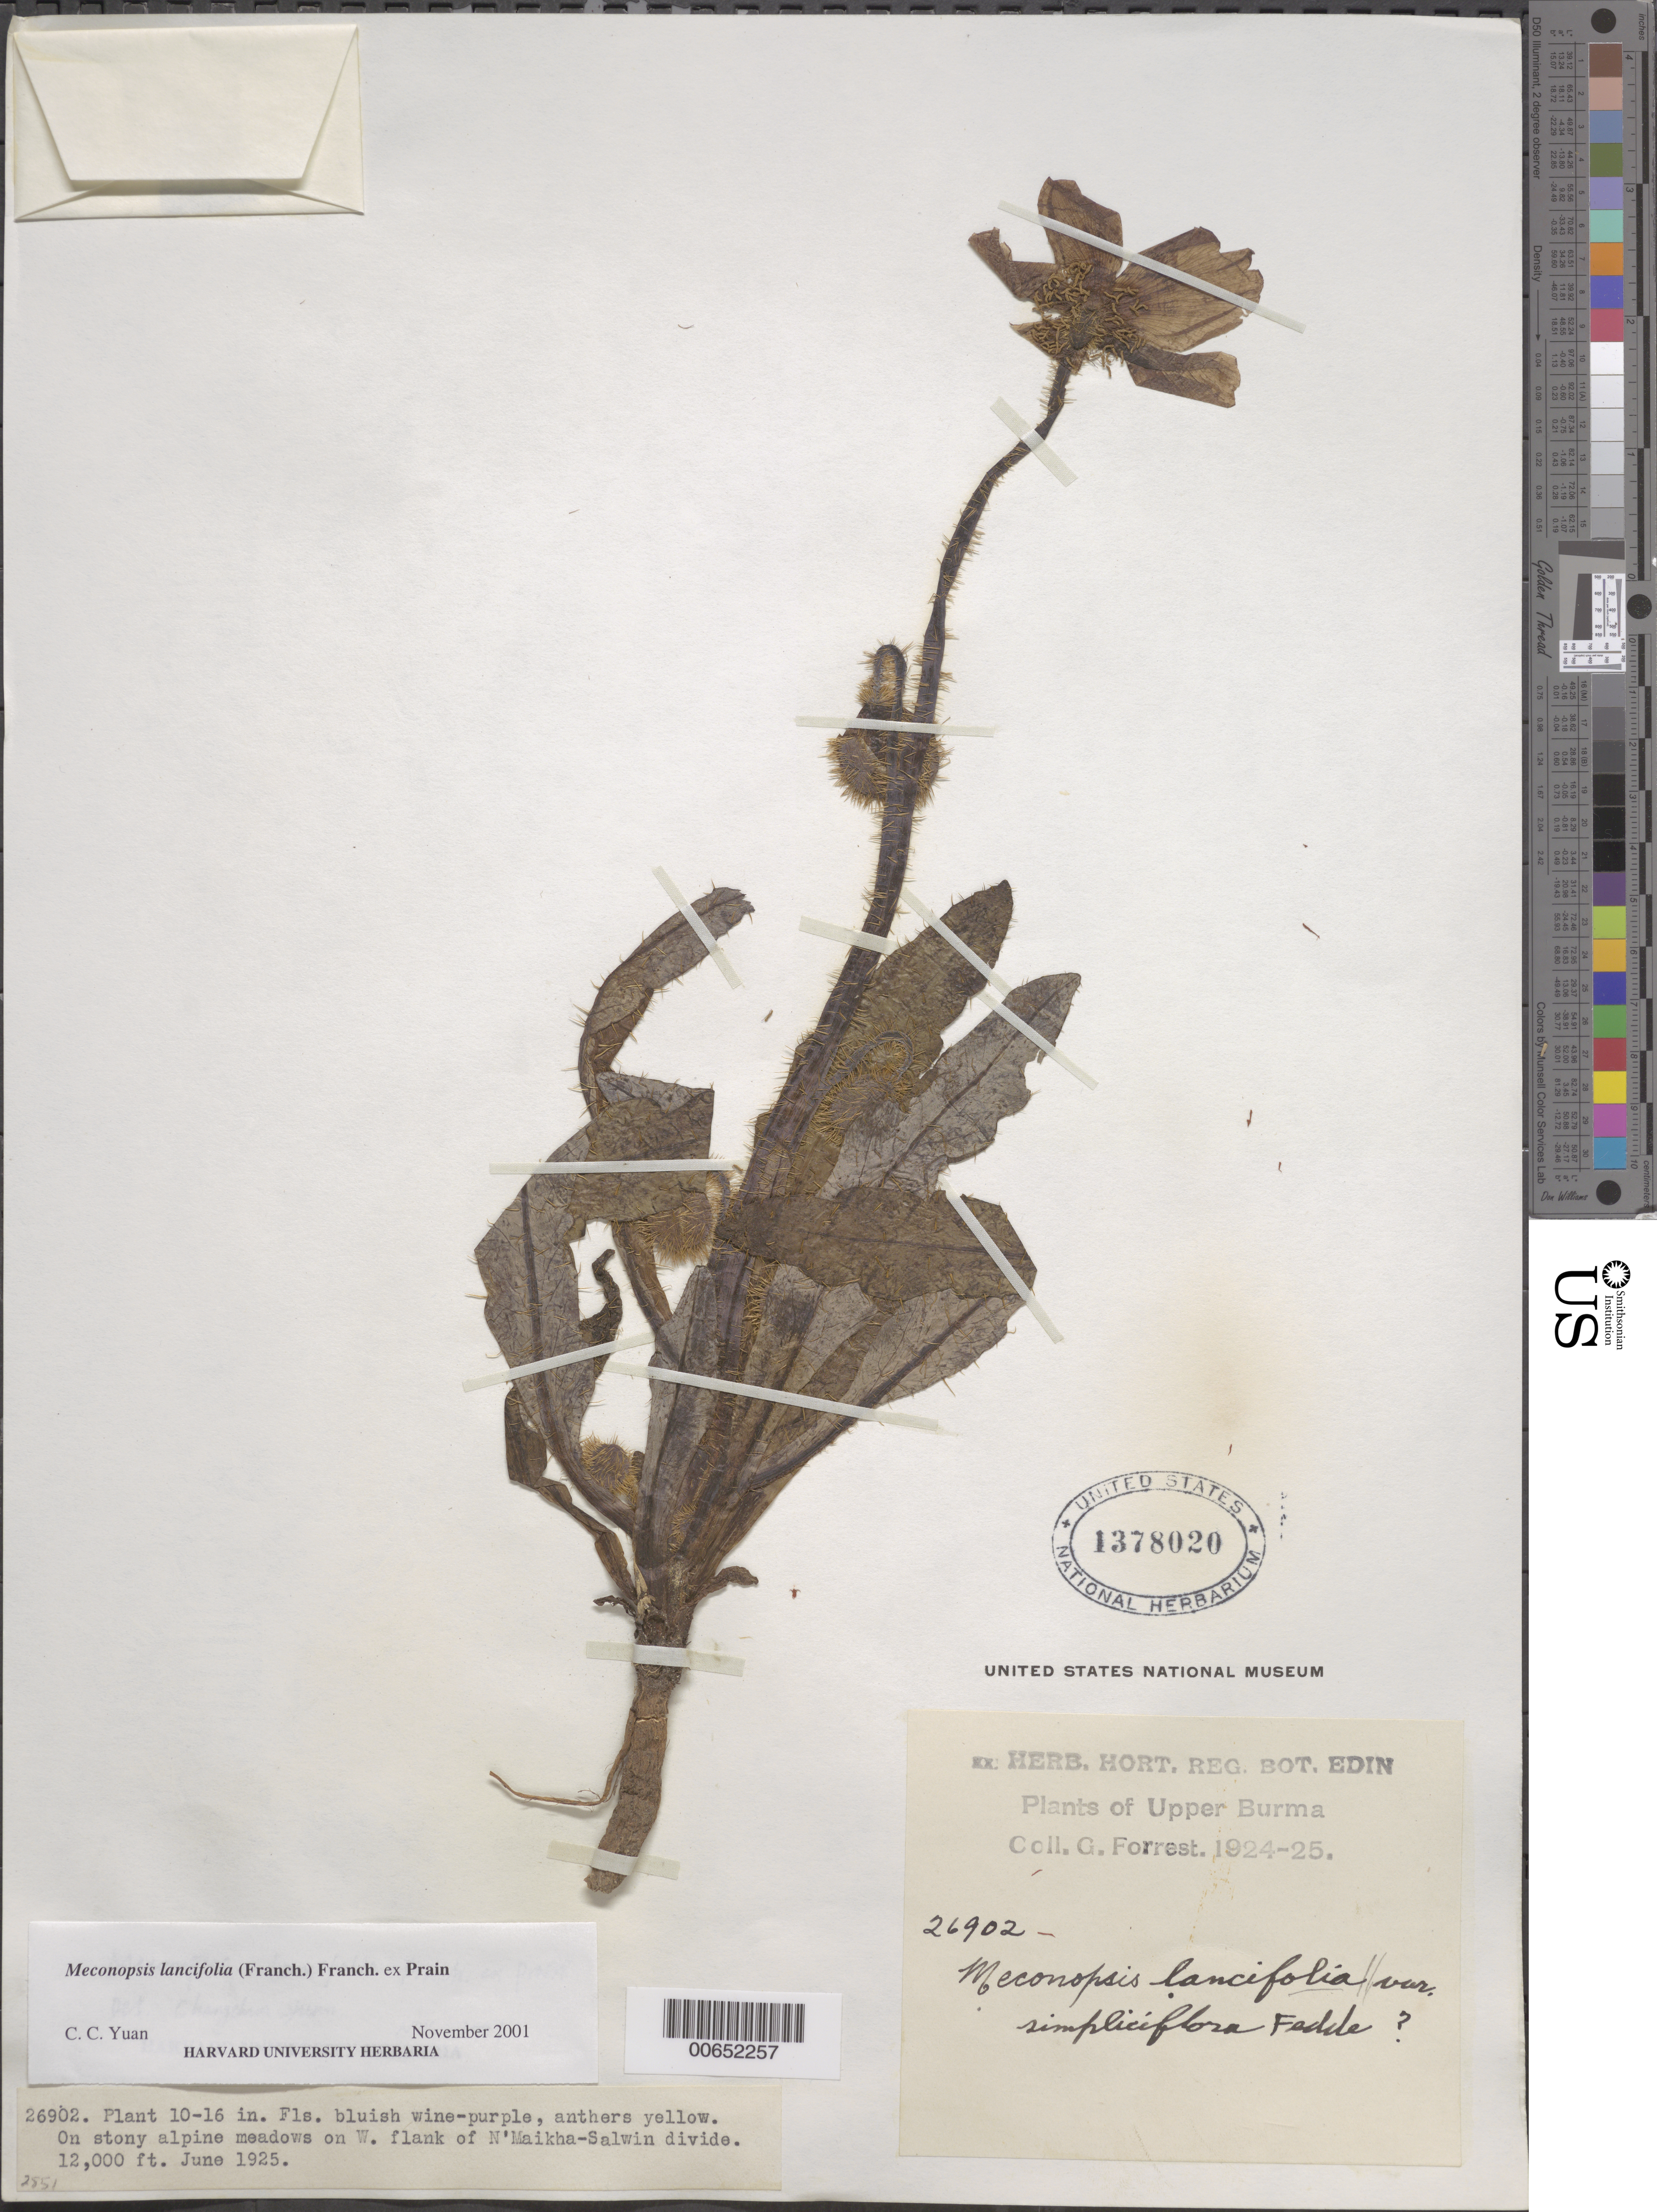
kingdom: Plantae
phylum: Tracheophyta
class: Magnoliopsida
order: Ranunculales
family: Papaveraceae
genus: Meconopsis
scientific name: Meconopsis lancifolia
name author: Franch. ex Prain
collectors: G. Forrest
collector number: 26902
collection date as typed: Jun 1925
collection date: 1925-06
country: Myanmar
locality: Upper Burma, W flank of N'Maikha-Salwin Divide.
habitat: On stony alpine meadows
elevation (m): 3658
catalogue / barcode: US 1378020